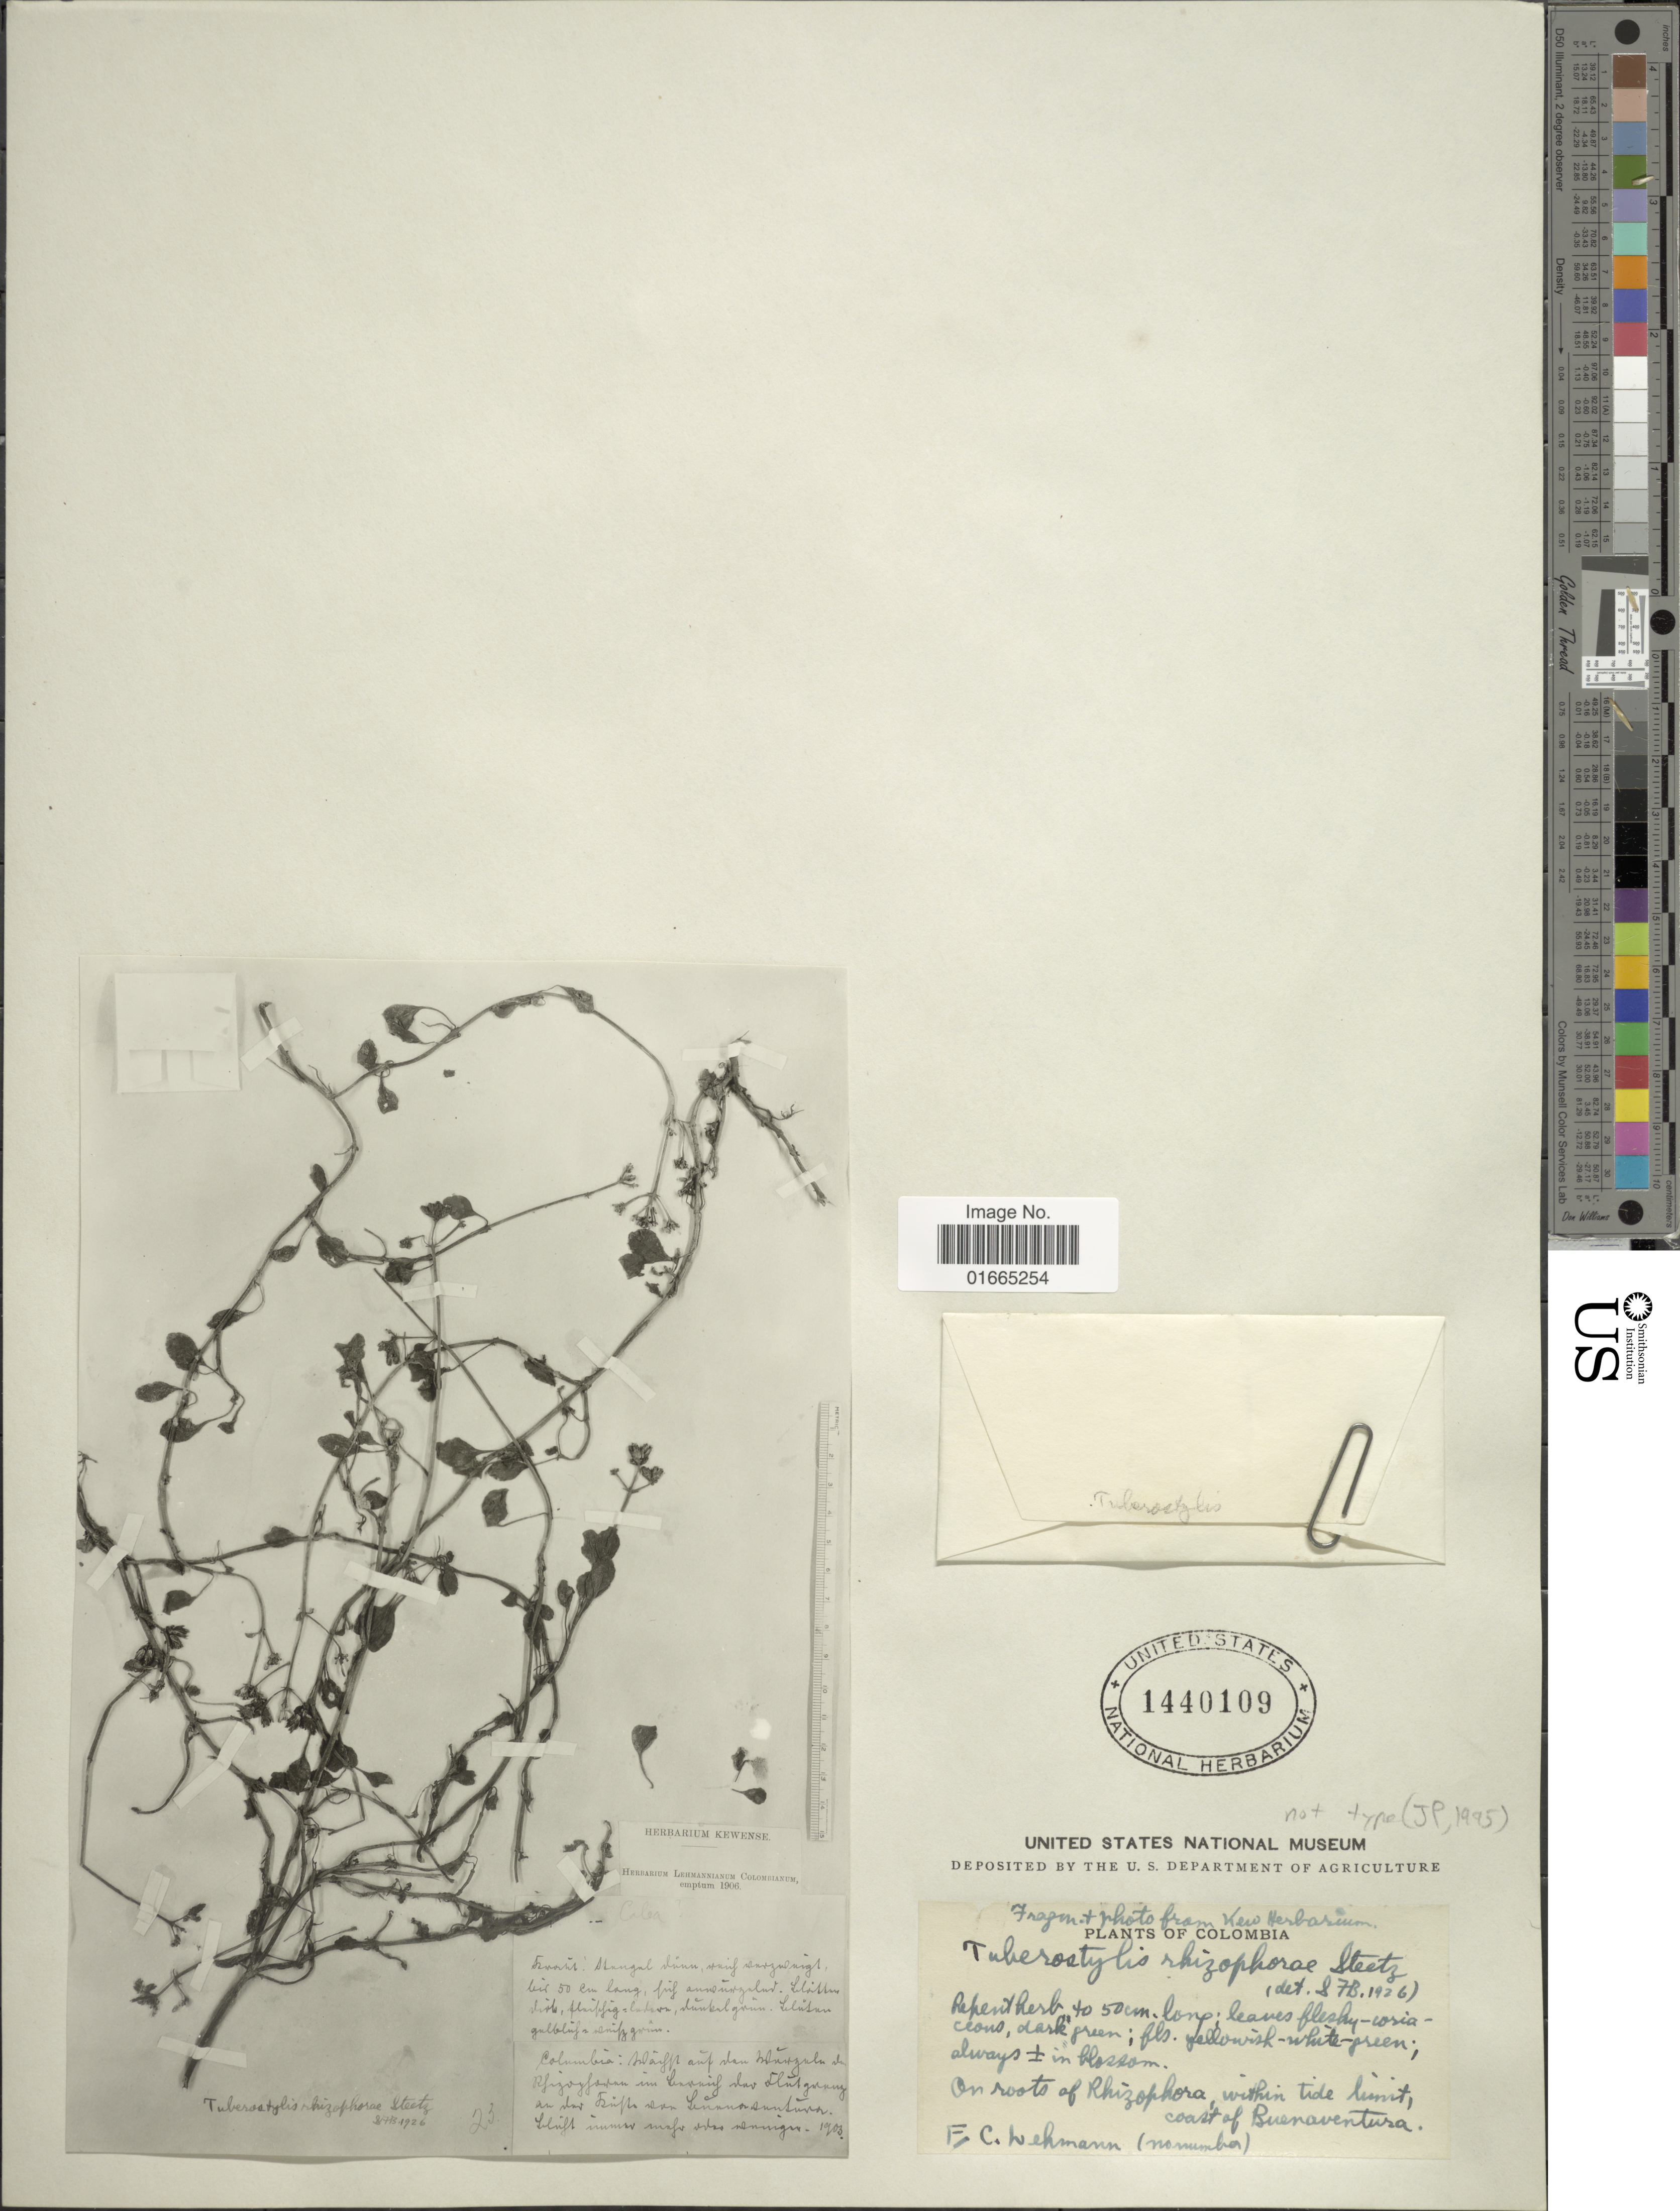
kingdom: Plantae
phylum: Tracheophyta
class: Magnoliopsida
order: Asterales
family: Asteraceae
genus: Tuberostylis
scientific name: Tuberostylis rhizophorae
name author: Steetz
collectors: E. Wehmann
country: Colombia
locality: Coast of Buenaventura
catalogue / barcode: US 1440109